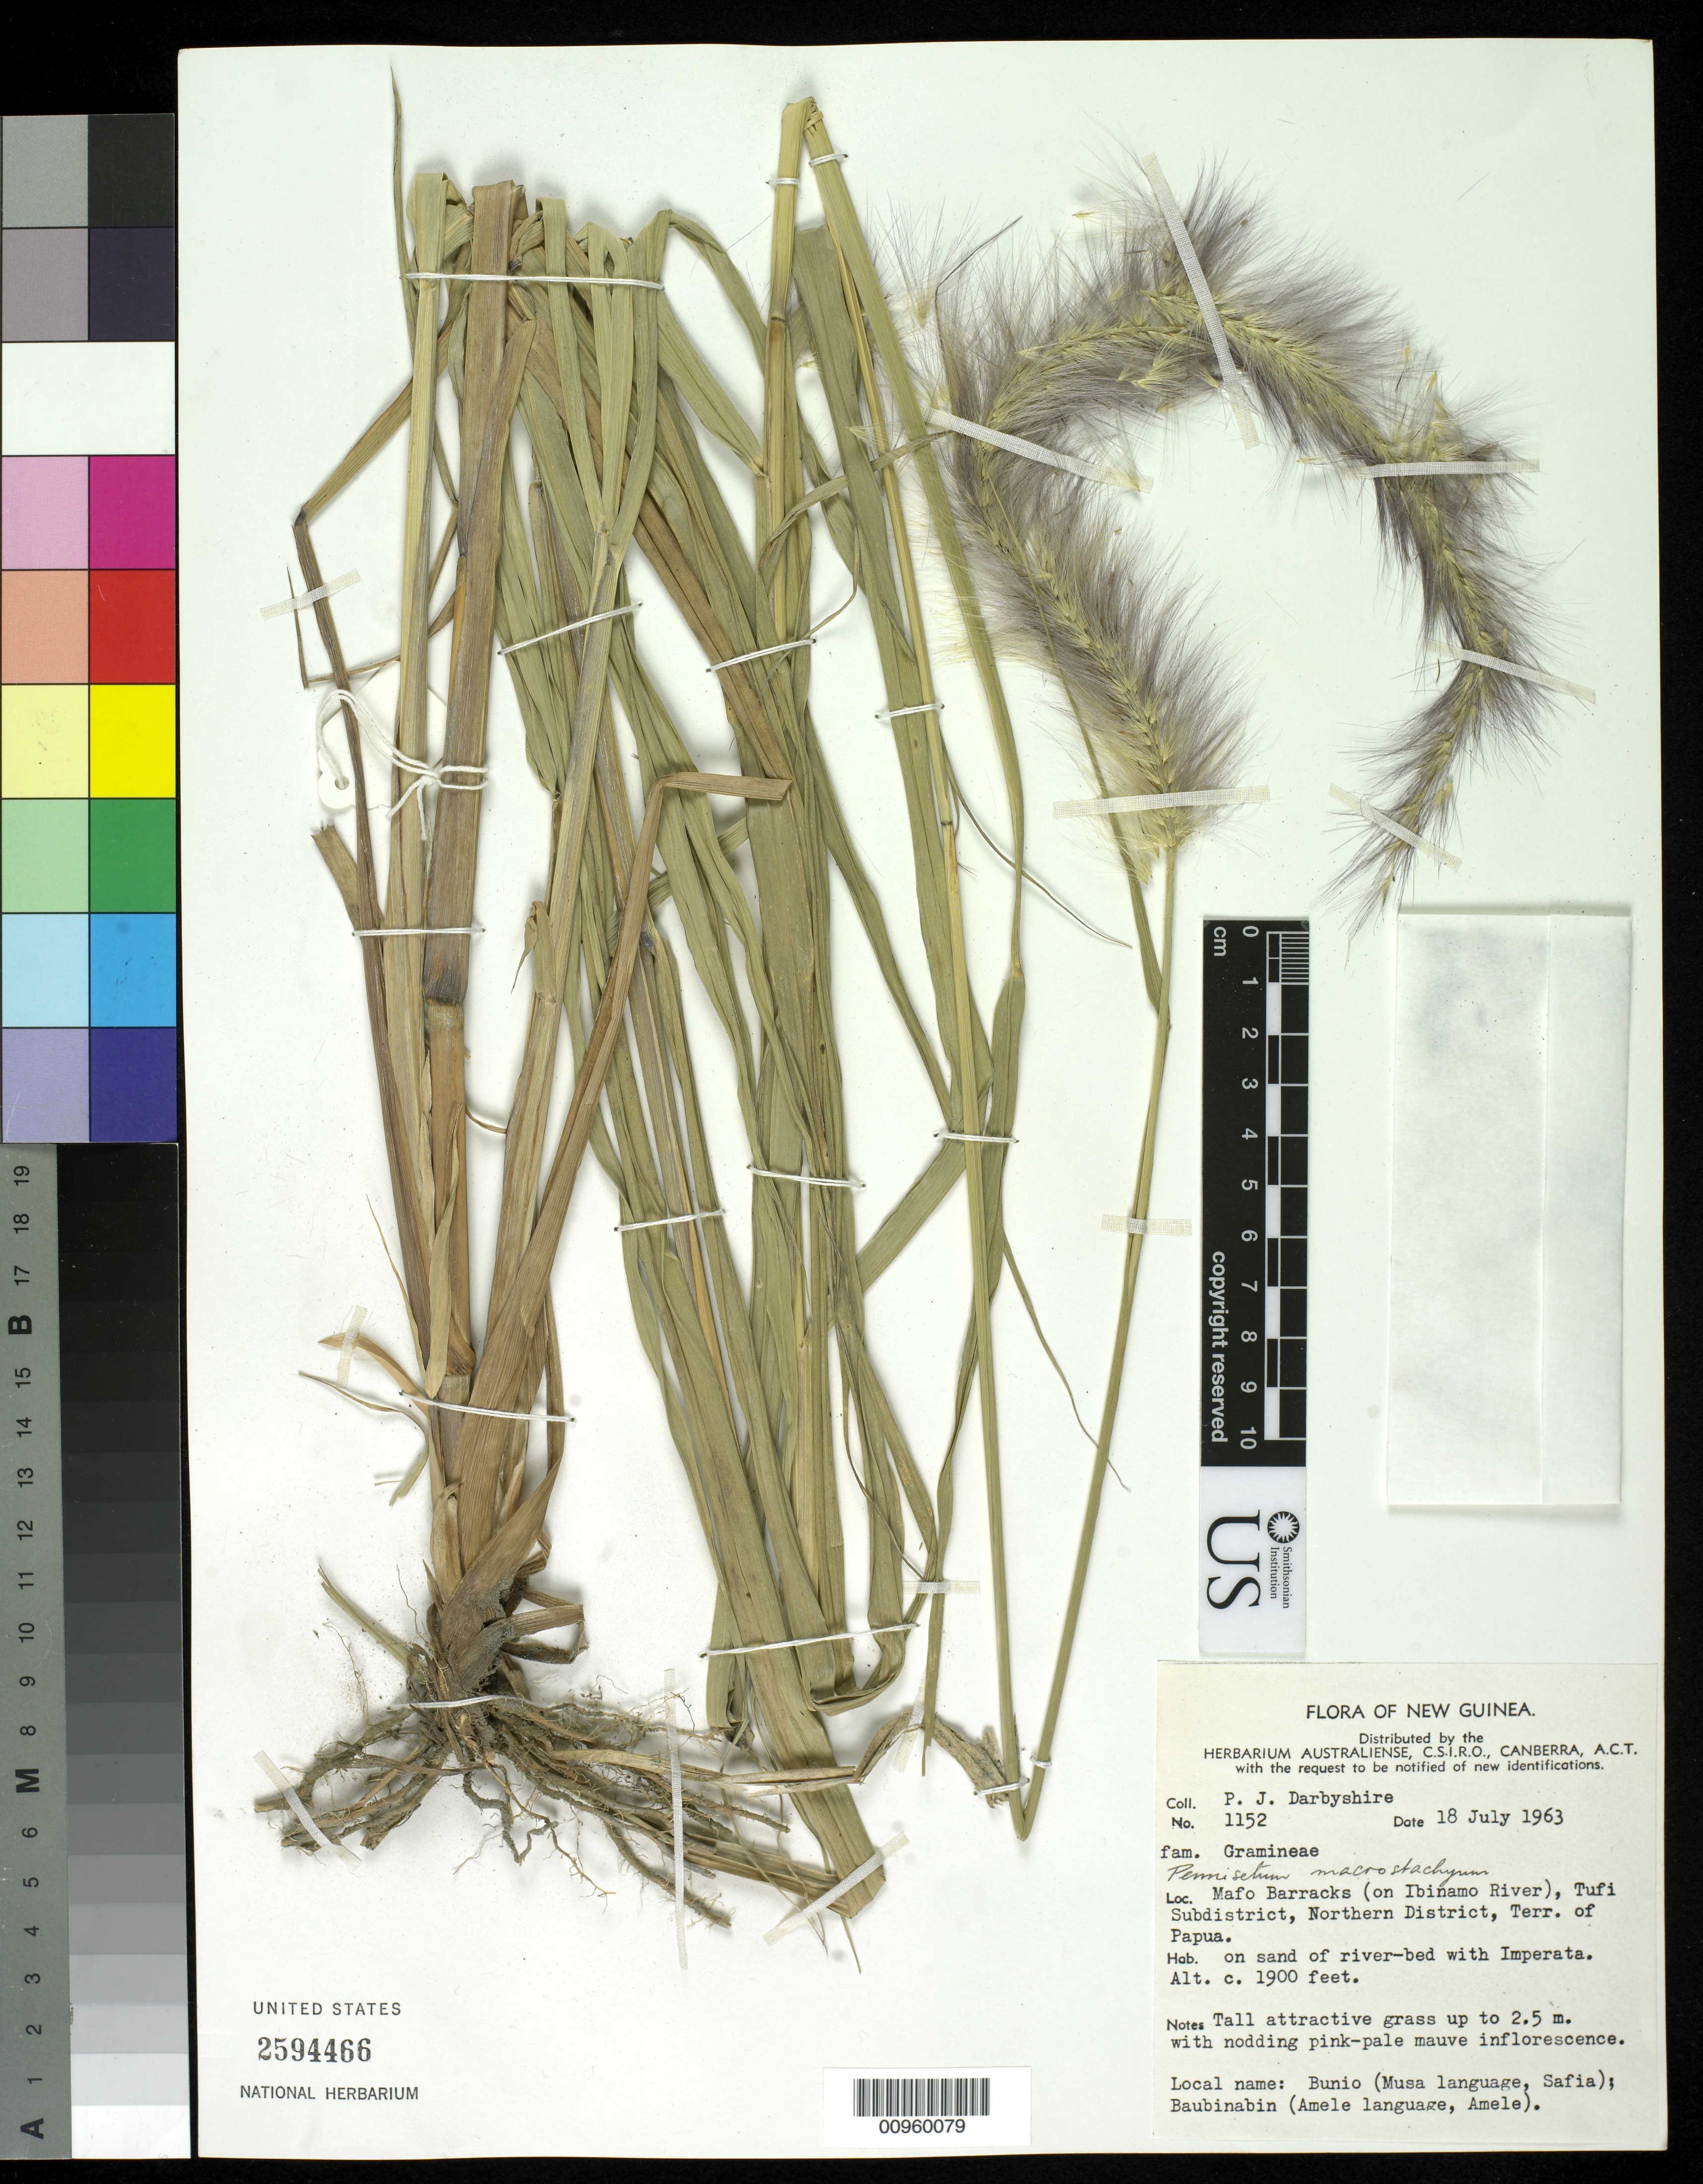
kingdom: Plantae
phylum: Tracheophyta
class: Liliopsida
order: Poales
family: Poaceae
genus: Cenchrus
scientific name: Cenchrus elegans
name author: (Hassk.) Veldkamp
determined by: Poaceae Reorganization Project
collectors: P. Darbyshire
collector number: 1152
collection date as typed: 18 Jul 1963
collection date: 1963-07-18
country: Papua New Guinea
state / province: Northern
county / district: Tufi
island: New Guinea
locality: Mafo Barracks (on Ibinamo River)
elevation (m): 579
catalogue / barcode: US 2594466